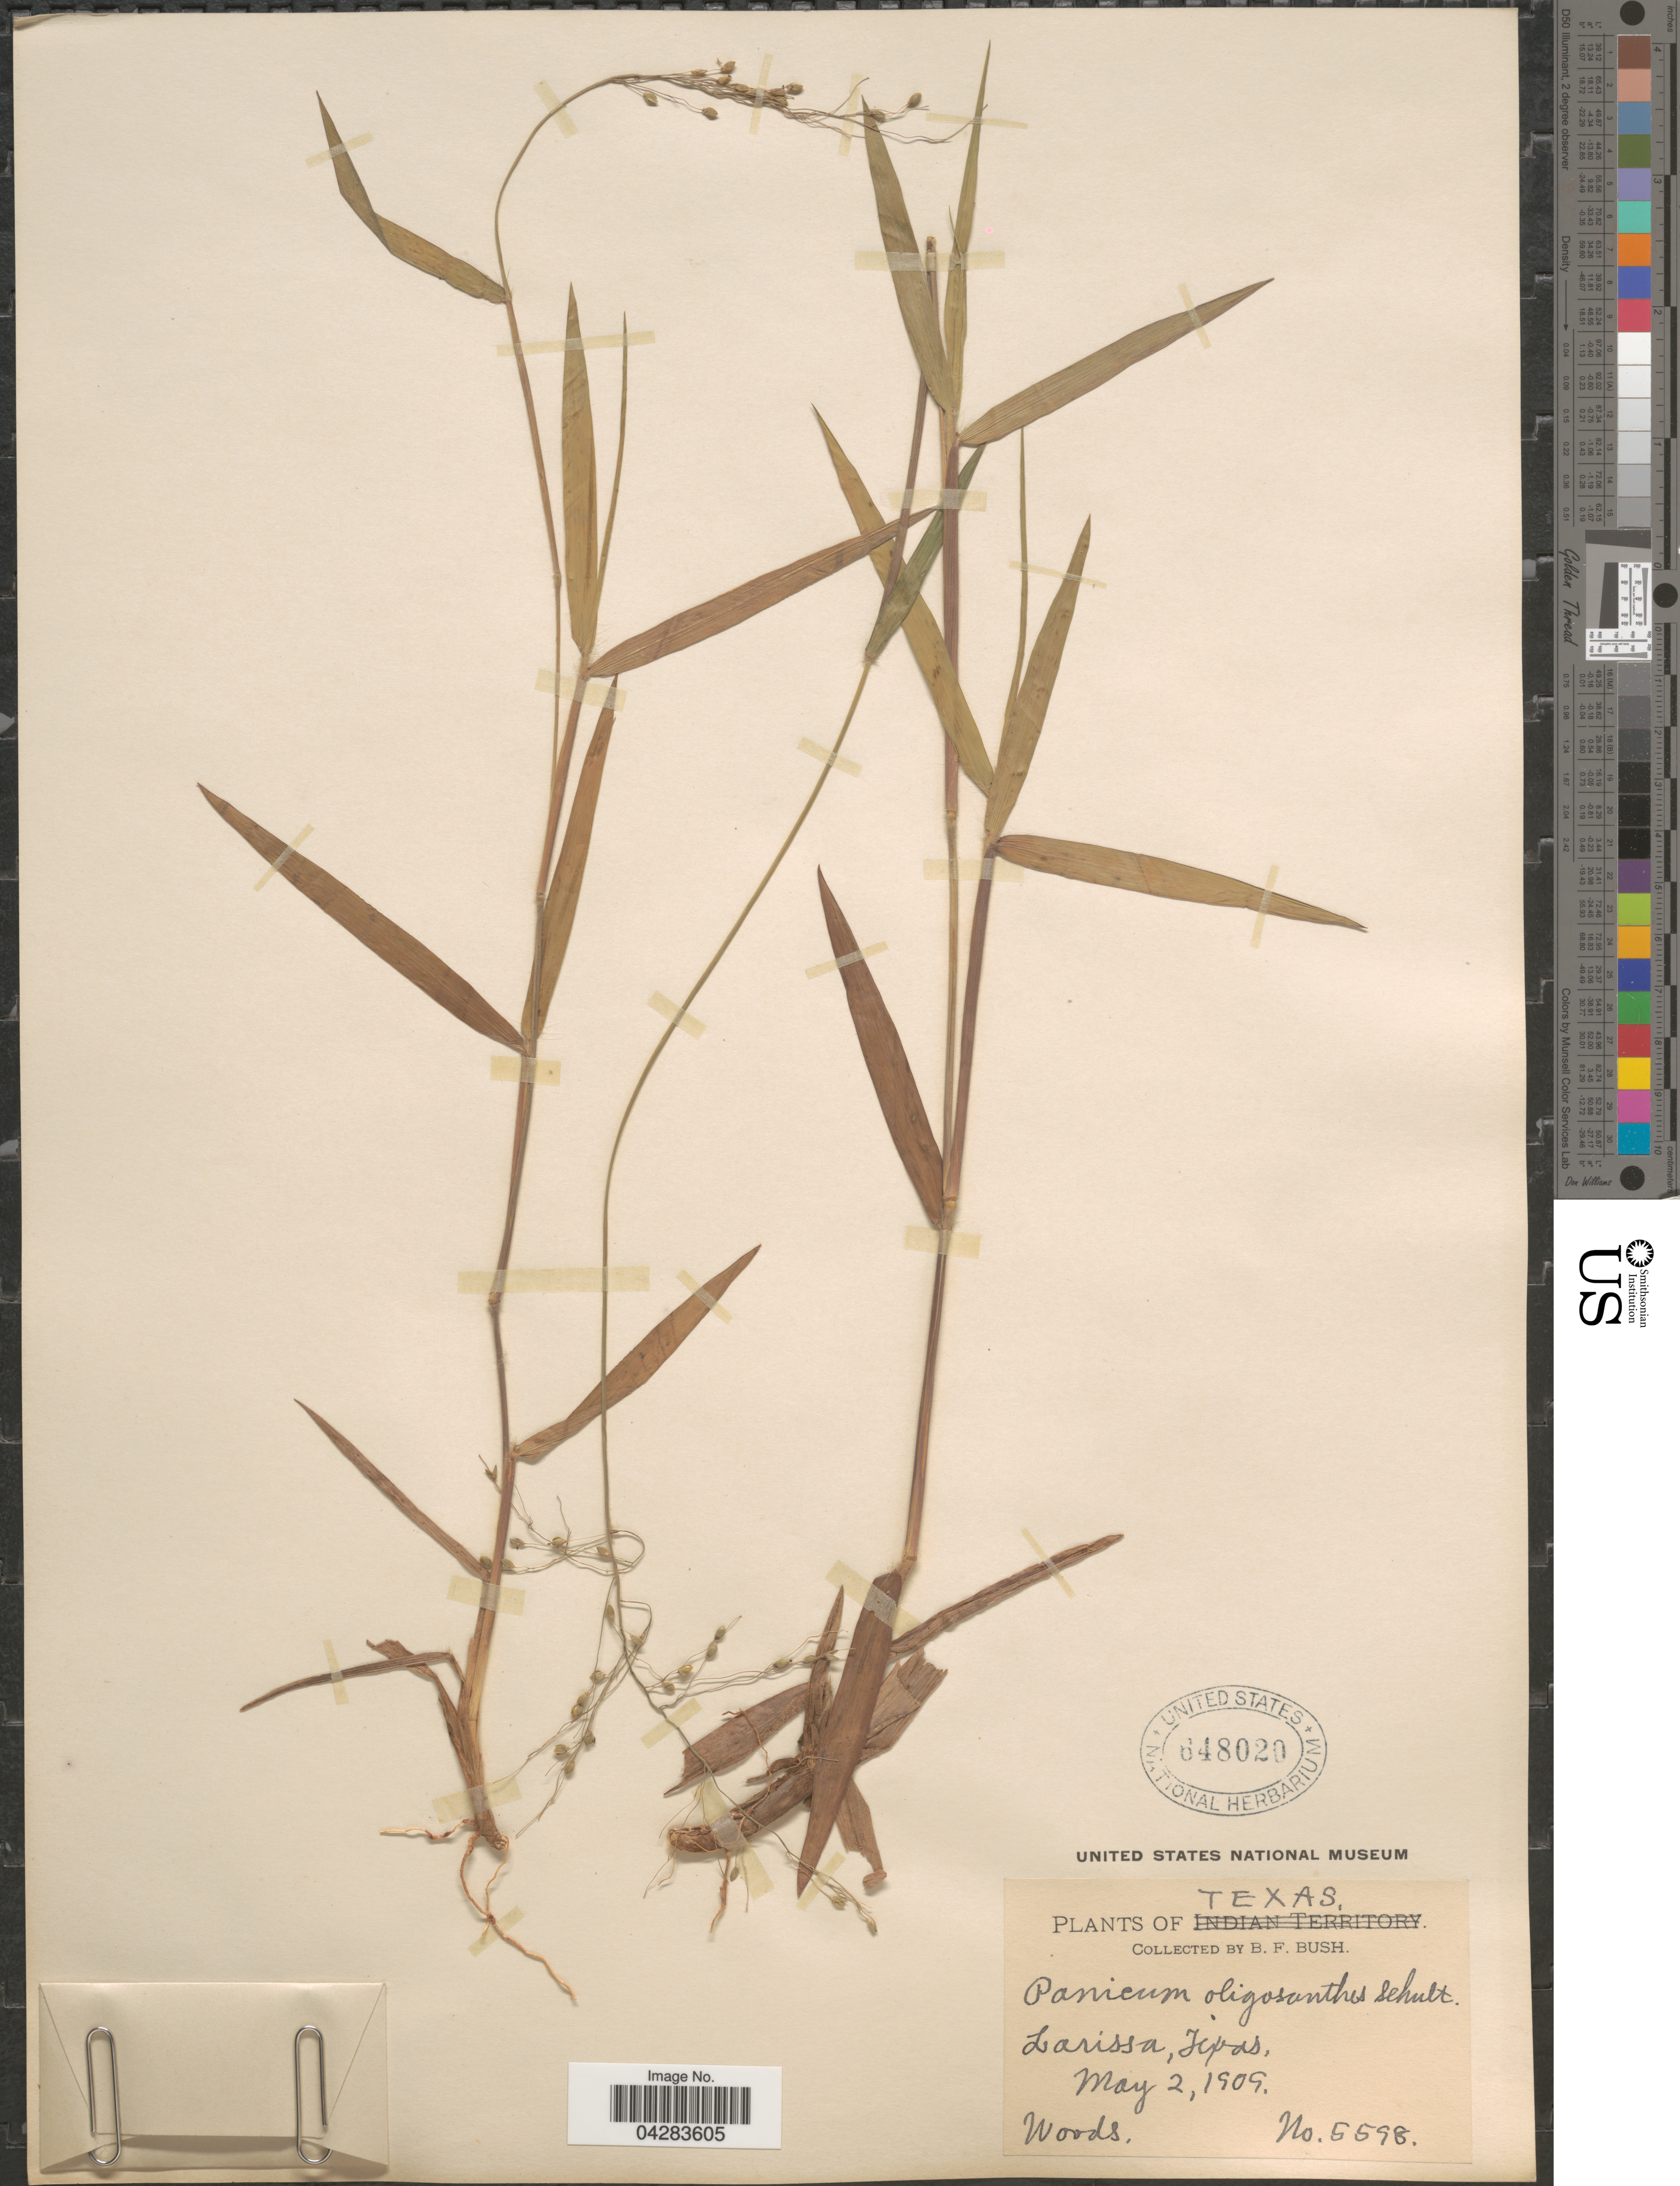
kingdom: Plantae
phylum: Tracheophyta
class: Liliopsida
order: Poales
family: Poaceae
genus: Dichanthelium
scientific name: Dichanthelium oligosanthes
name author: (Schult.) Gould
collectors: B. F. Bush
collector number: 5598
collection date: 1909-05-02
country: United States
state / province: Texas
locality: Larissa.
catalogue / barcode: US 648020